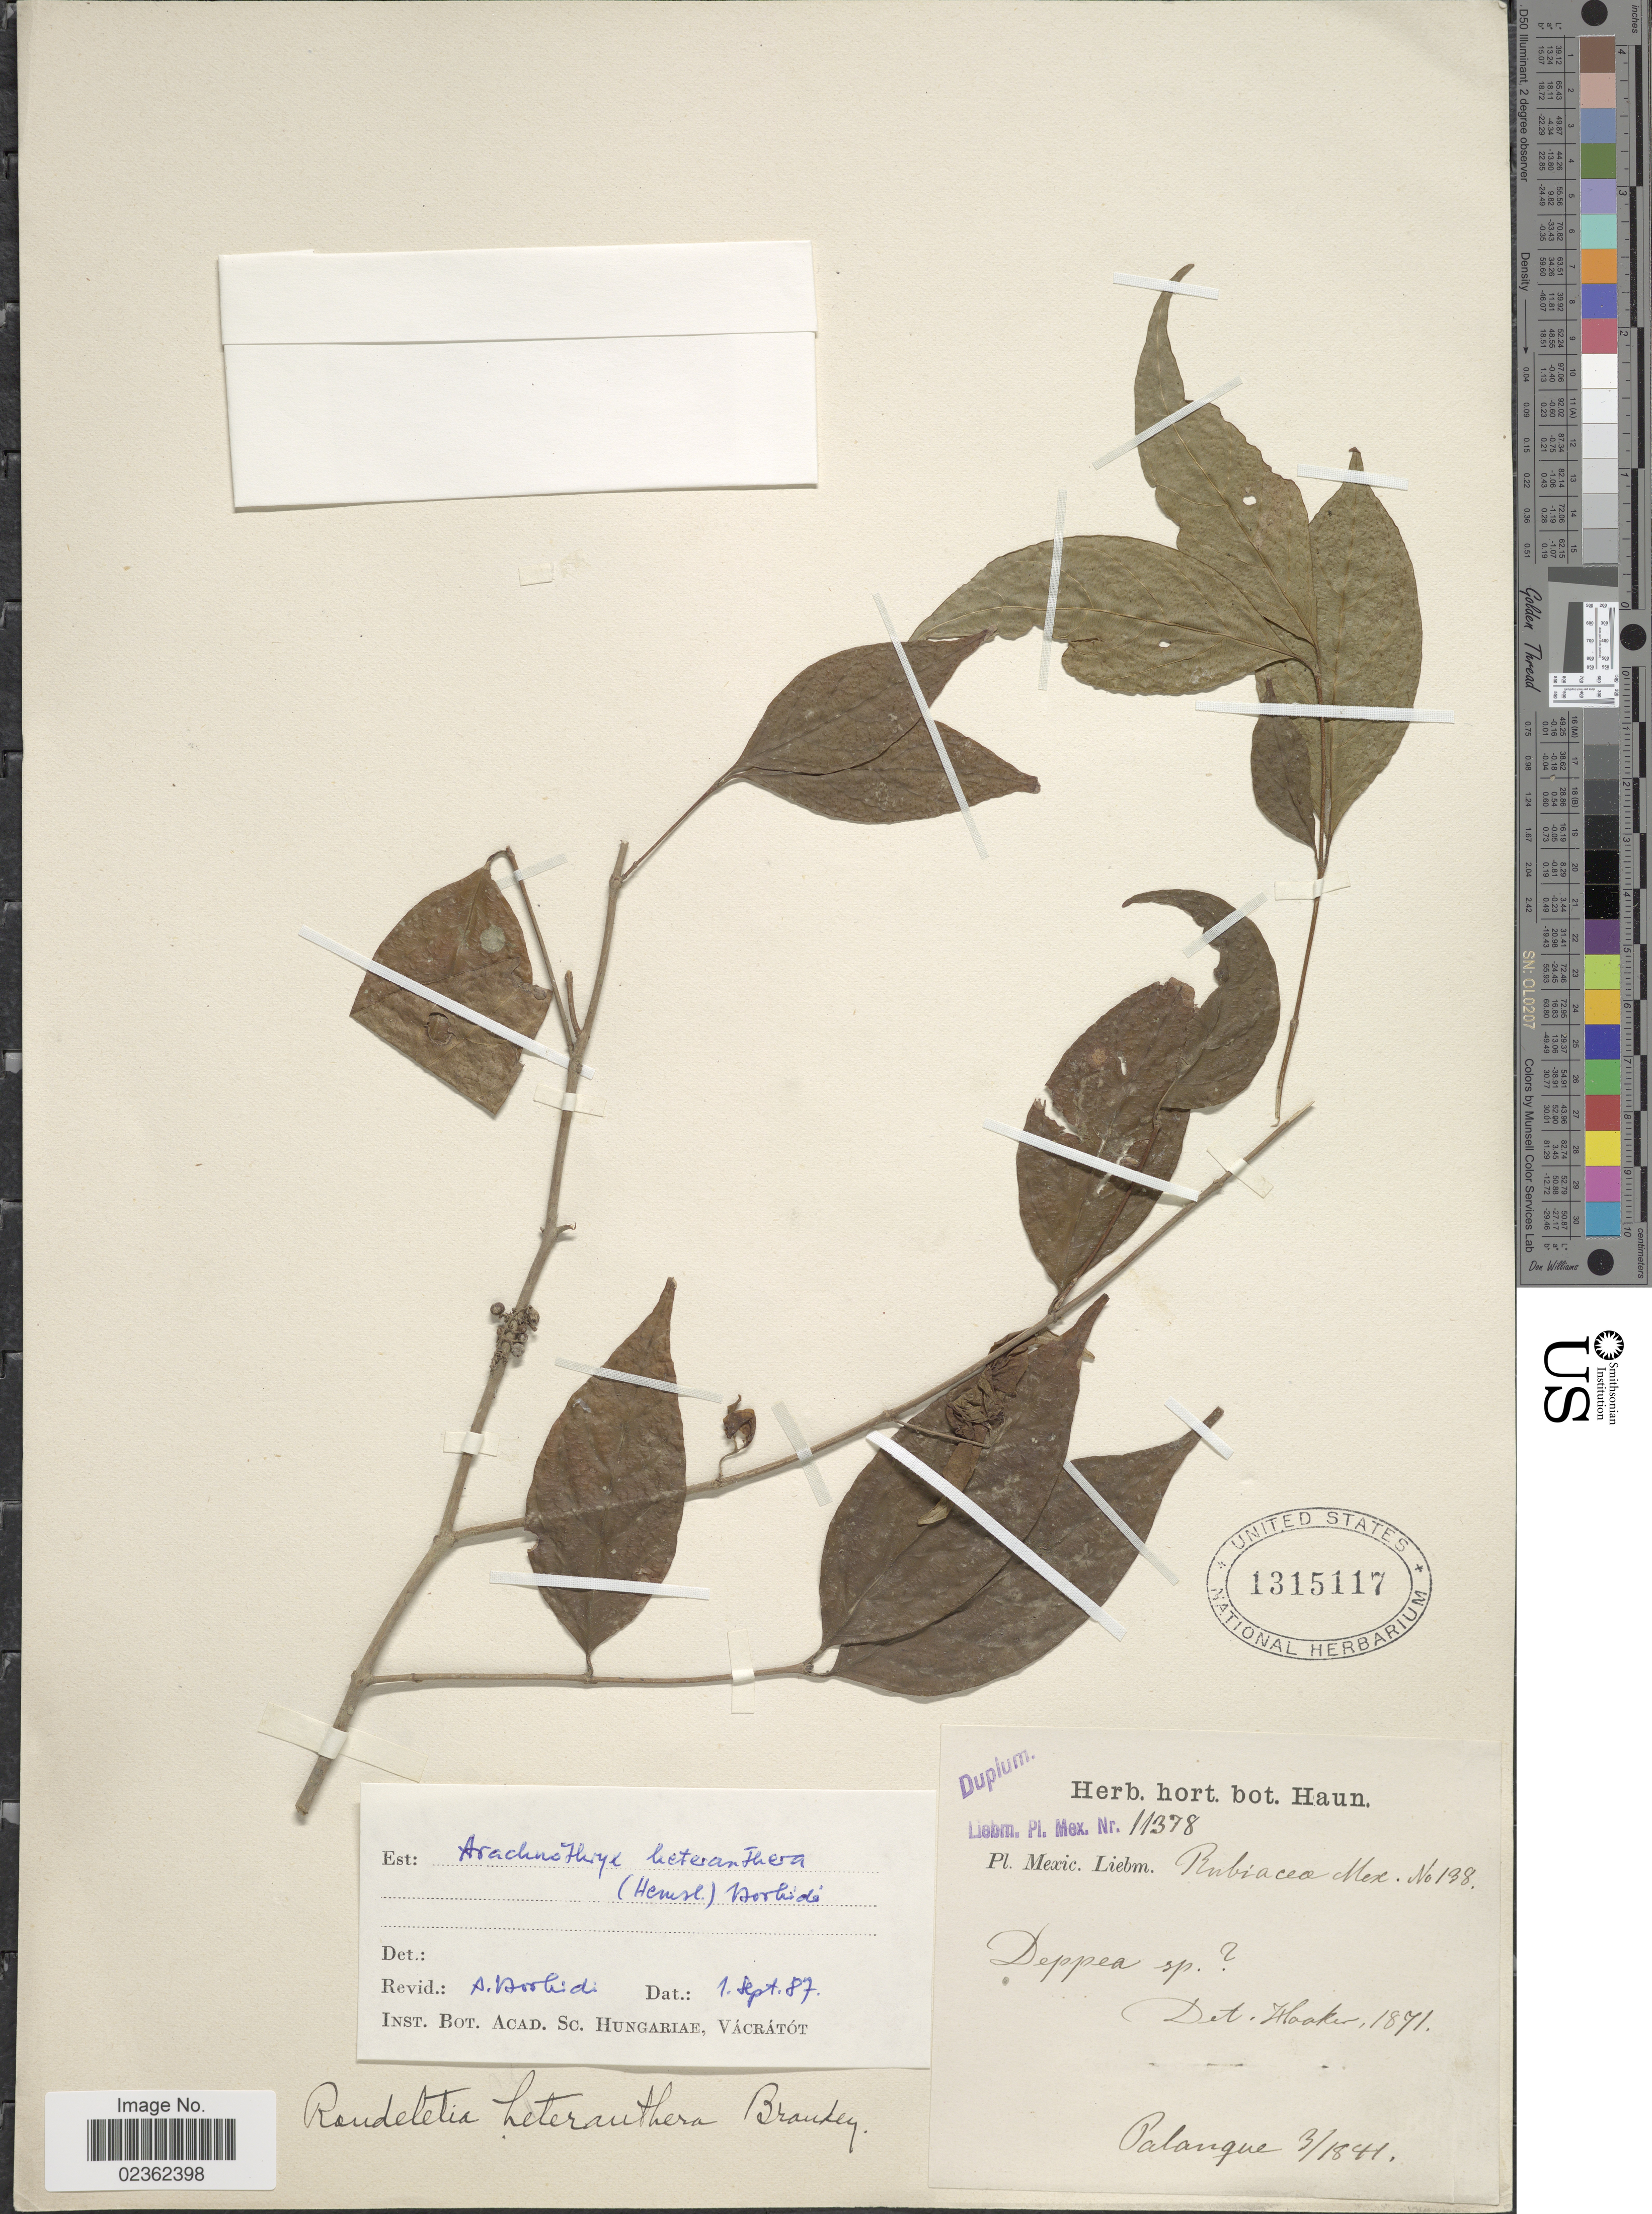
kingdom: Plantae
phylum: Tracheophyta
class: Magnoliopsida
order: Gentianales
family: Rubiaceae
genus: Arachnothryx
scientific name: Arachnothryx heteranthera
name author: (Brandegee) Borhidi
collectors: Liebmann, --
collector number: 11378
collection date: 1844-03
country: Mexico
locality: Palanque.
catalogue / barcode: US 1315117